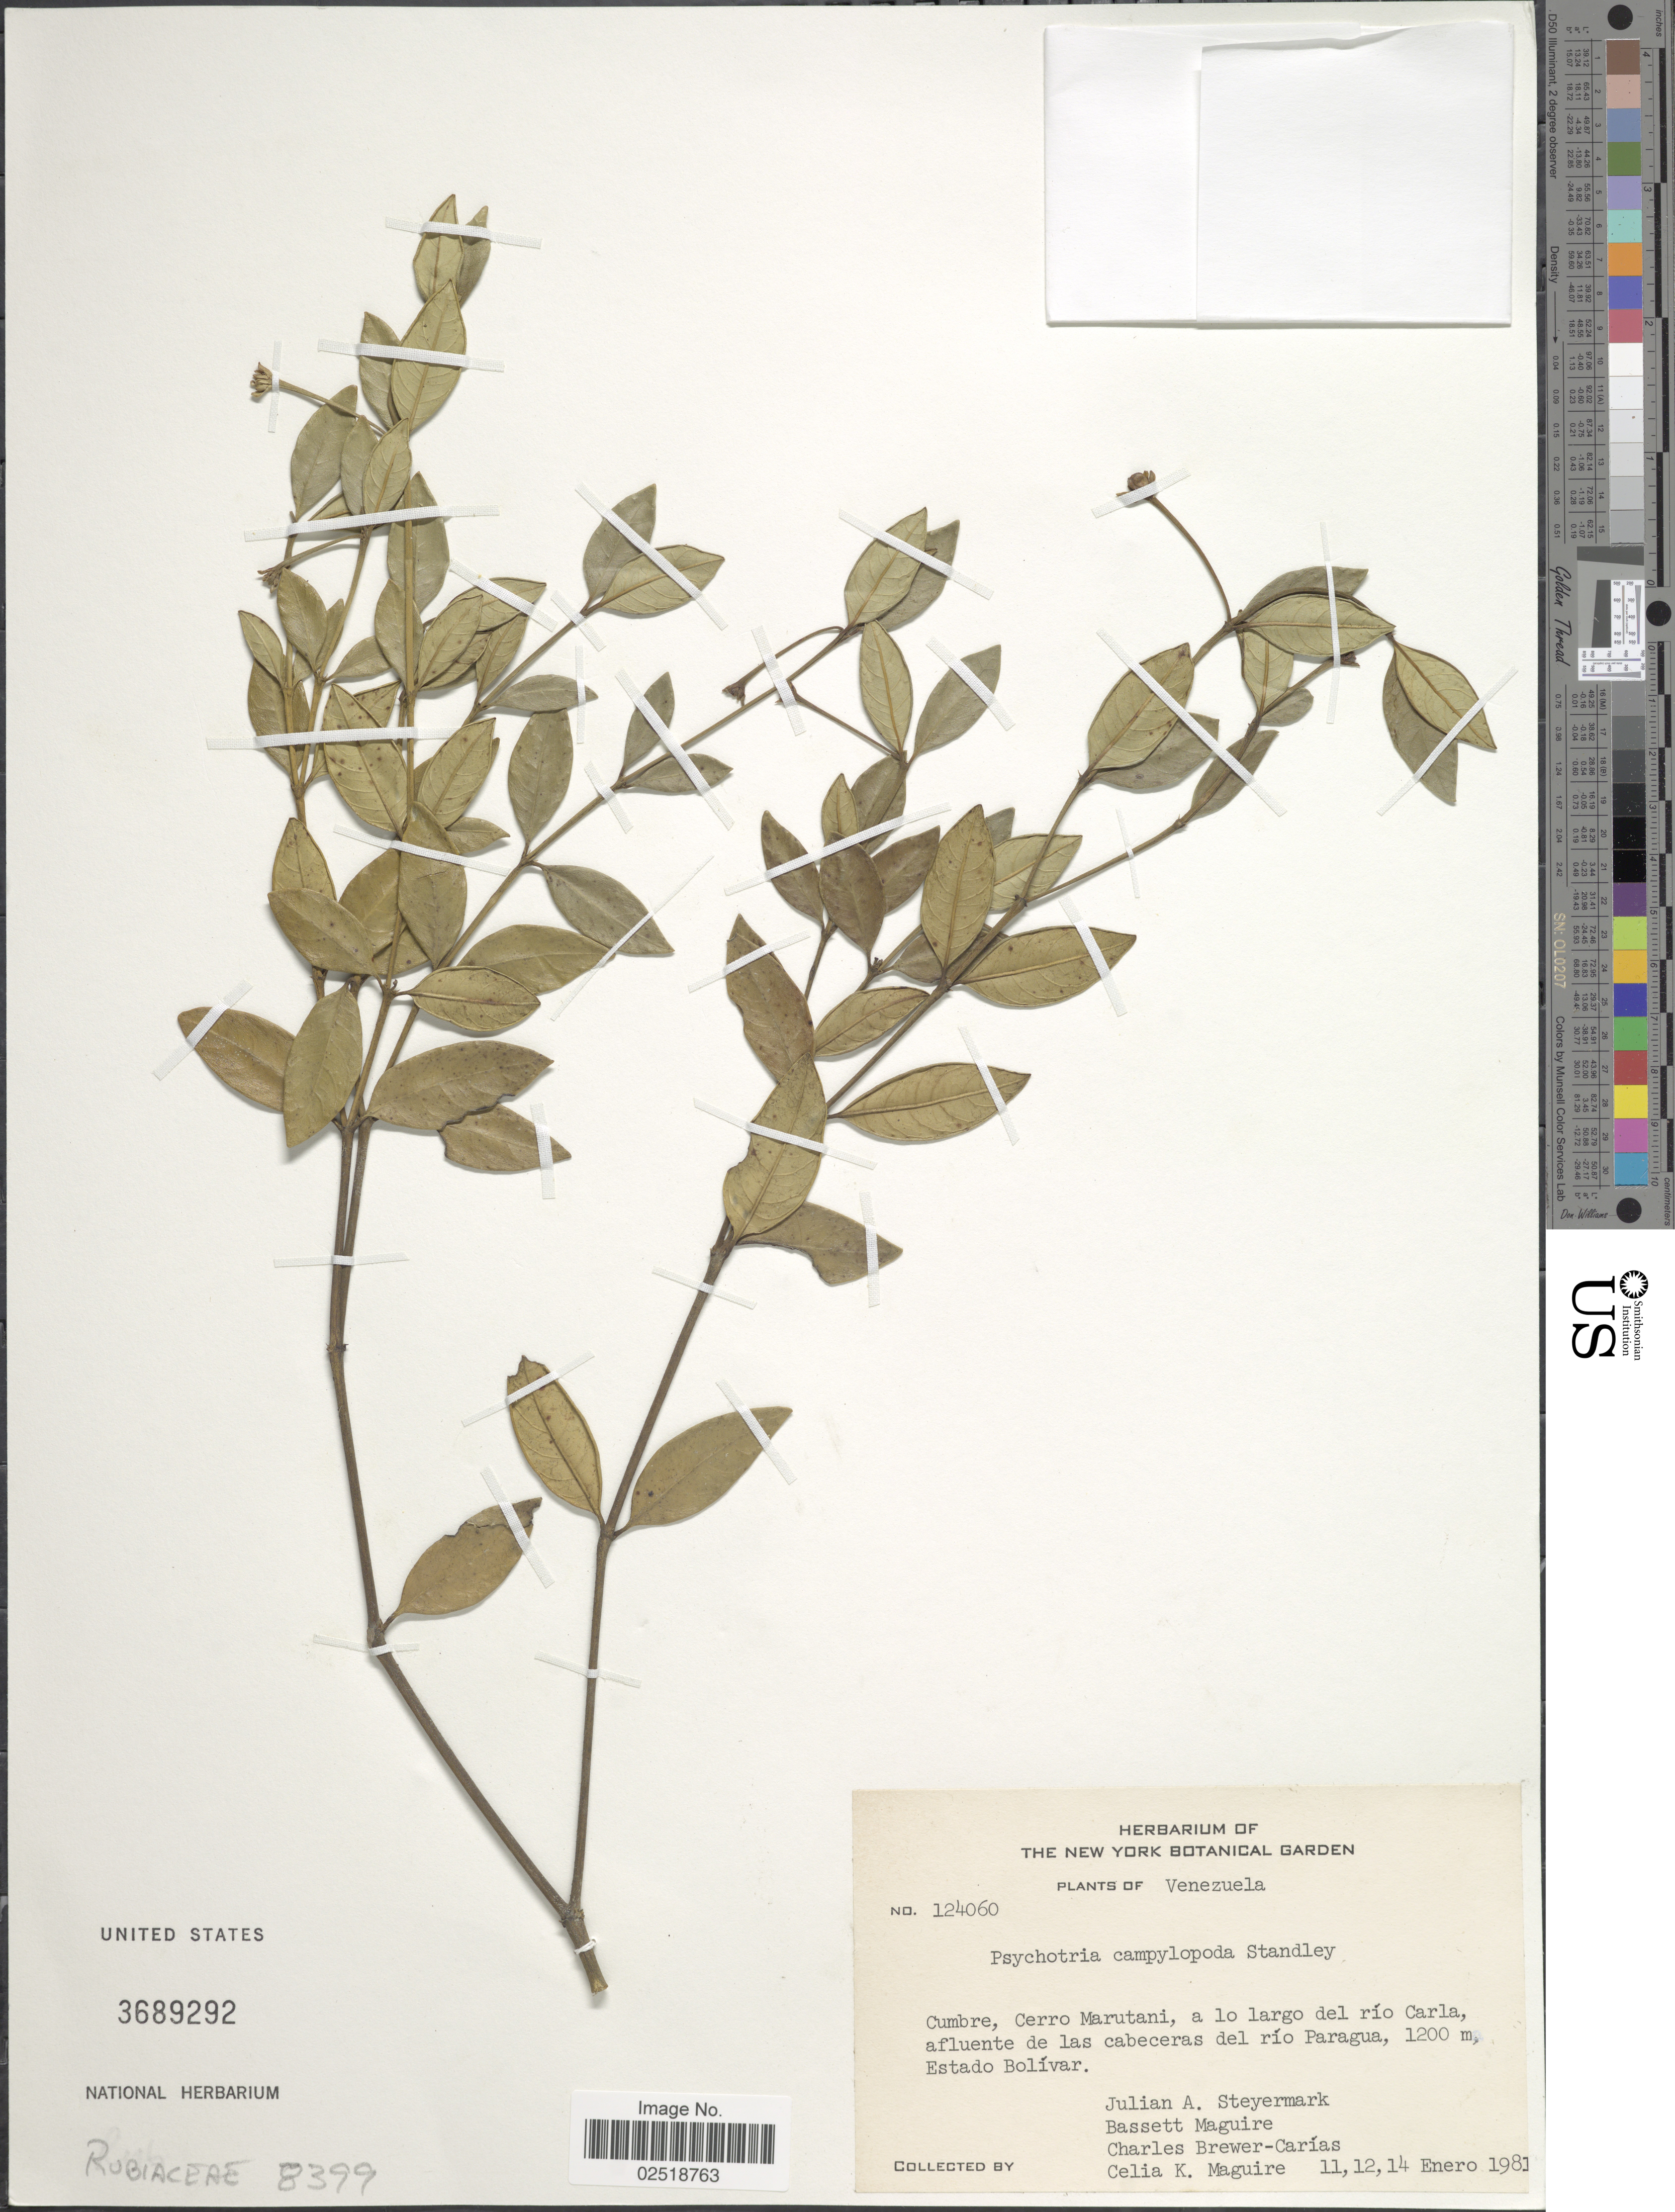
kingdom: Plantae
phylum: Tracheophyta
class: Magnoliopsida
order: Gentianales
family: Rubiaceae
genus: Psychotria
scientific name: Psychotria campylopoda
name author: Standl.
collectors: J. Steyermark, B. Maguire, C. Brewer-Carias & C. K. Maguire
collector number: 124060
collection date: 1981-01-11/1981-01-14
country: Venezuela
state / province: Bolivar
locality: Cumbre, Cerro Marutani, a lo largo del río Carla, afluente de las cabeceras del río Paragua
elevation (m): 1200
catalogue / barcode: US 3689292